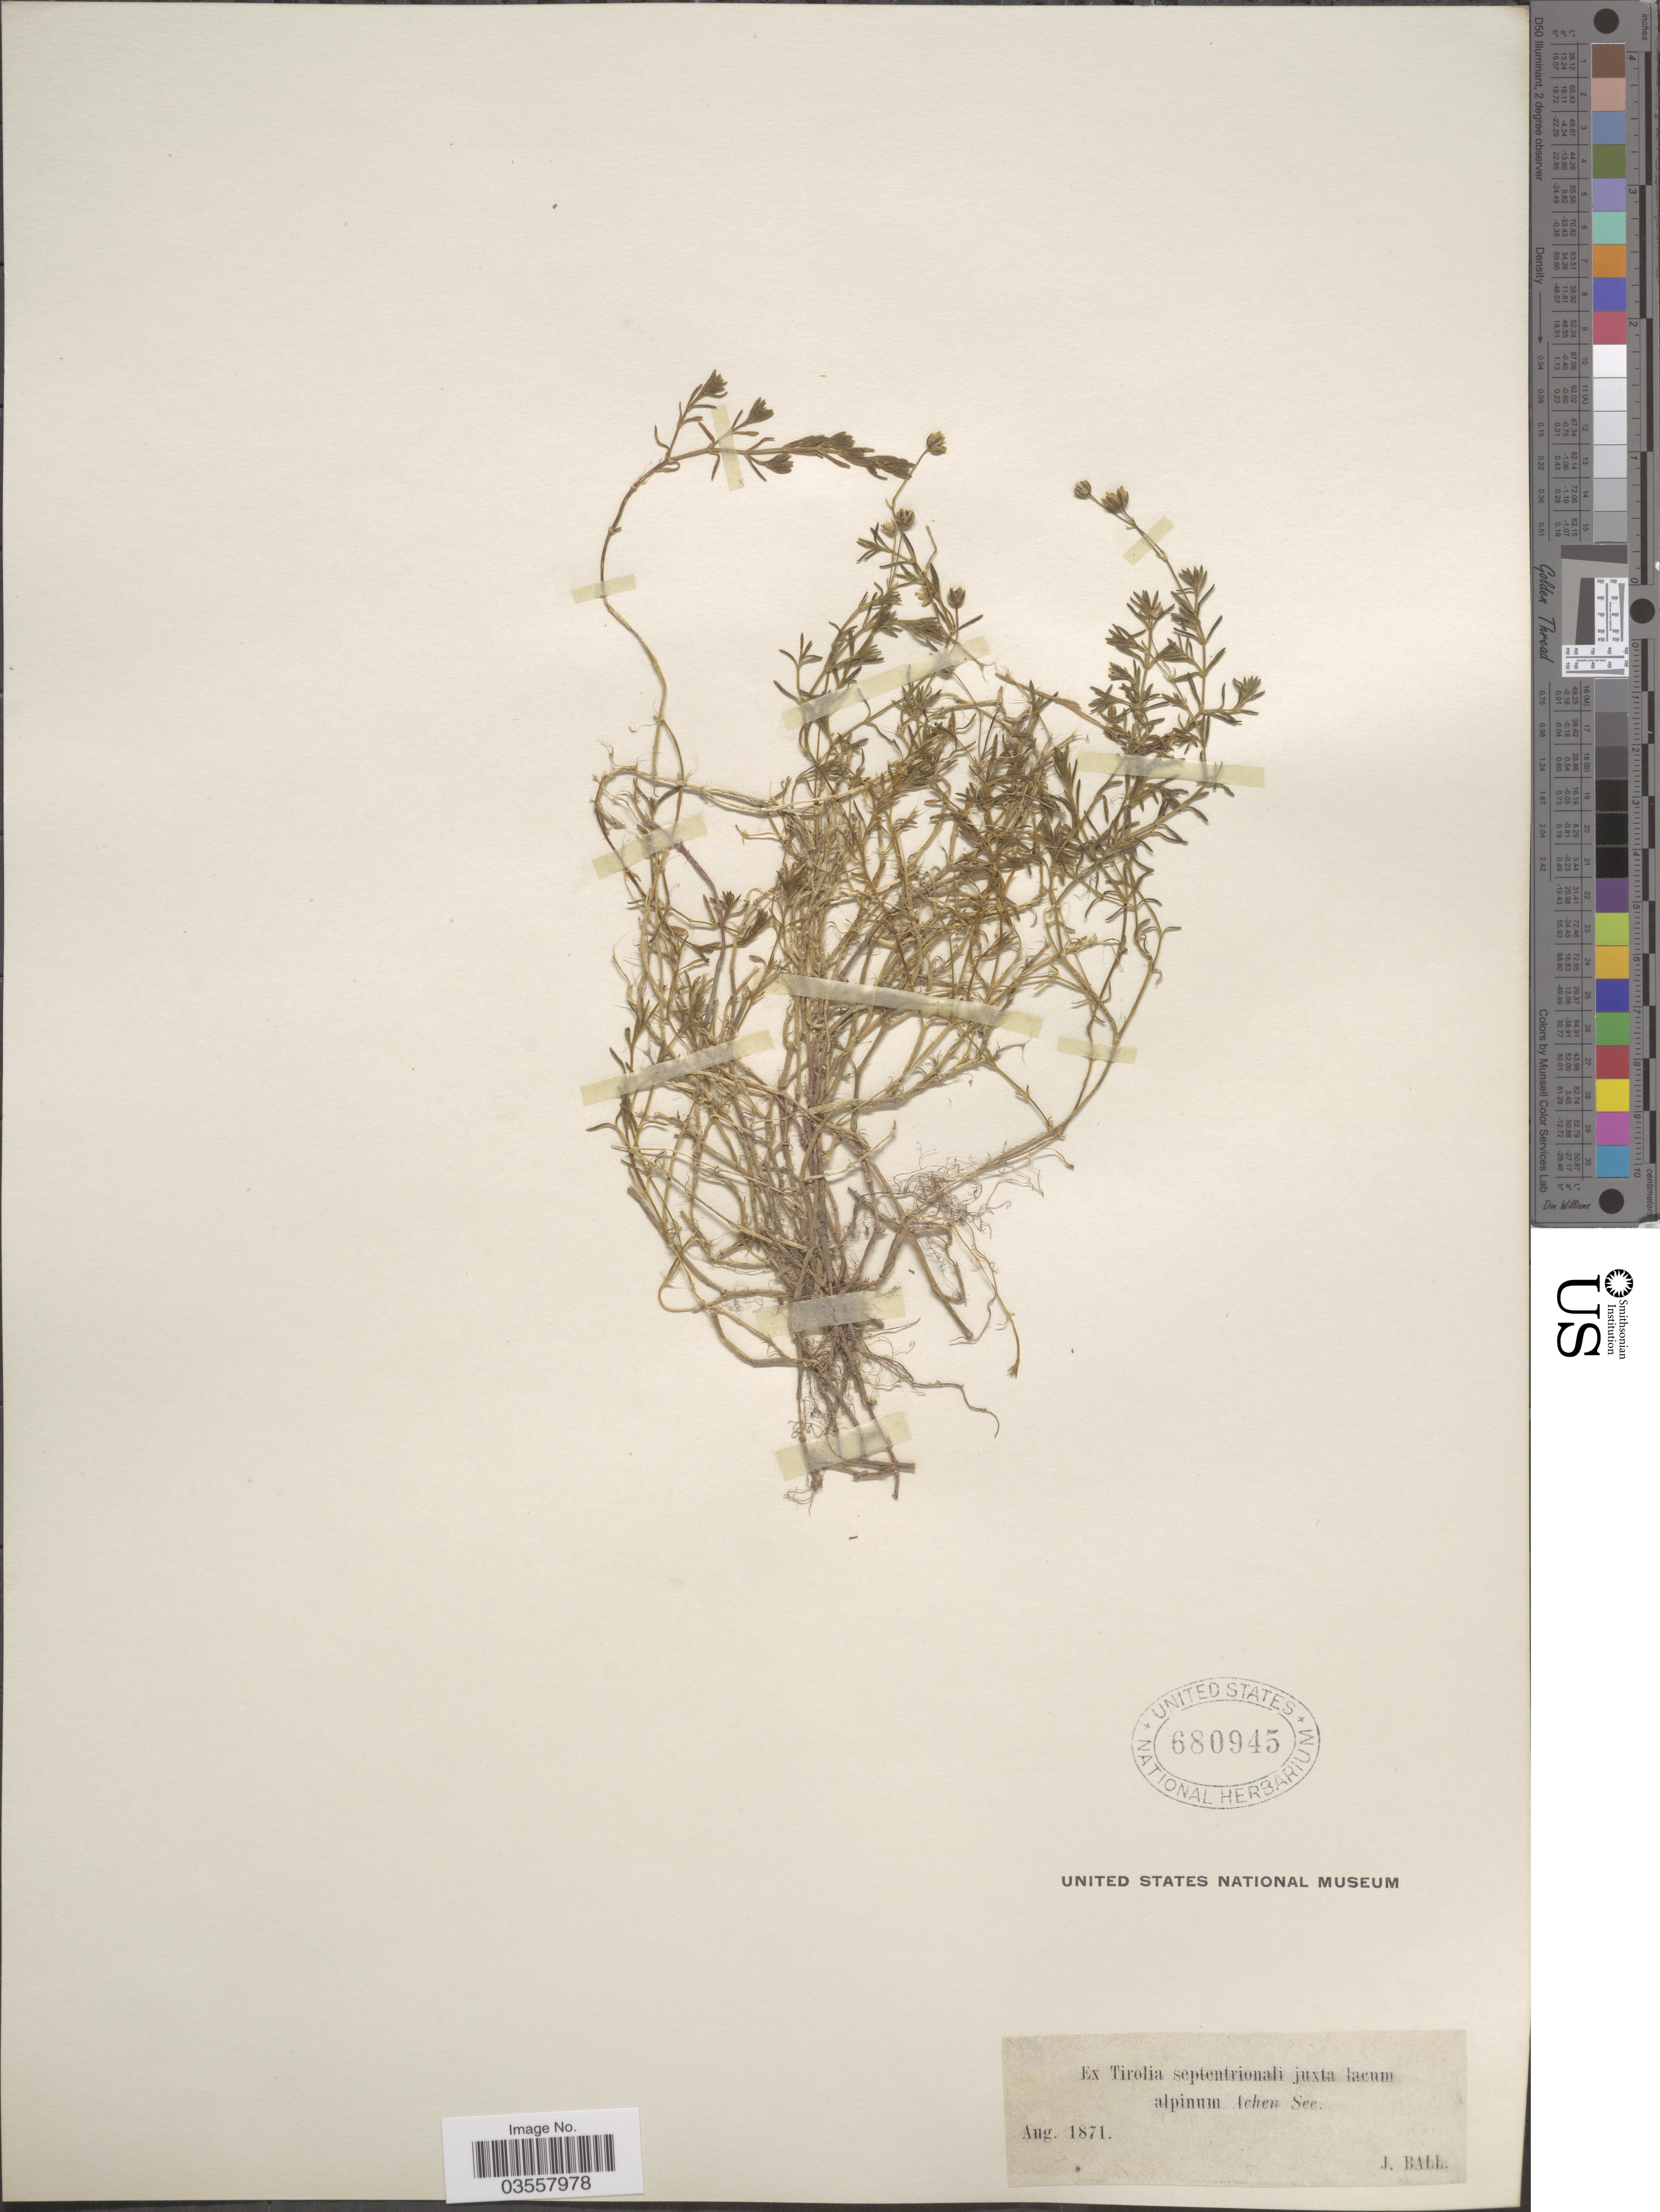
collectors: J. Ball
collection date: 1871-08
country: Austria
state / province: Tirol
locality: Ex Tirolia septentrionali juxta lacum alpinum Achen See.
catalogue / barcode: US 680945